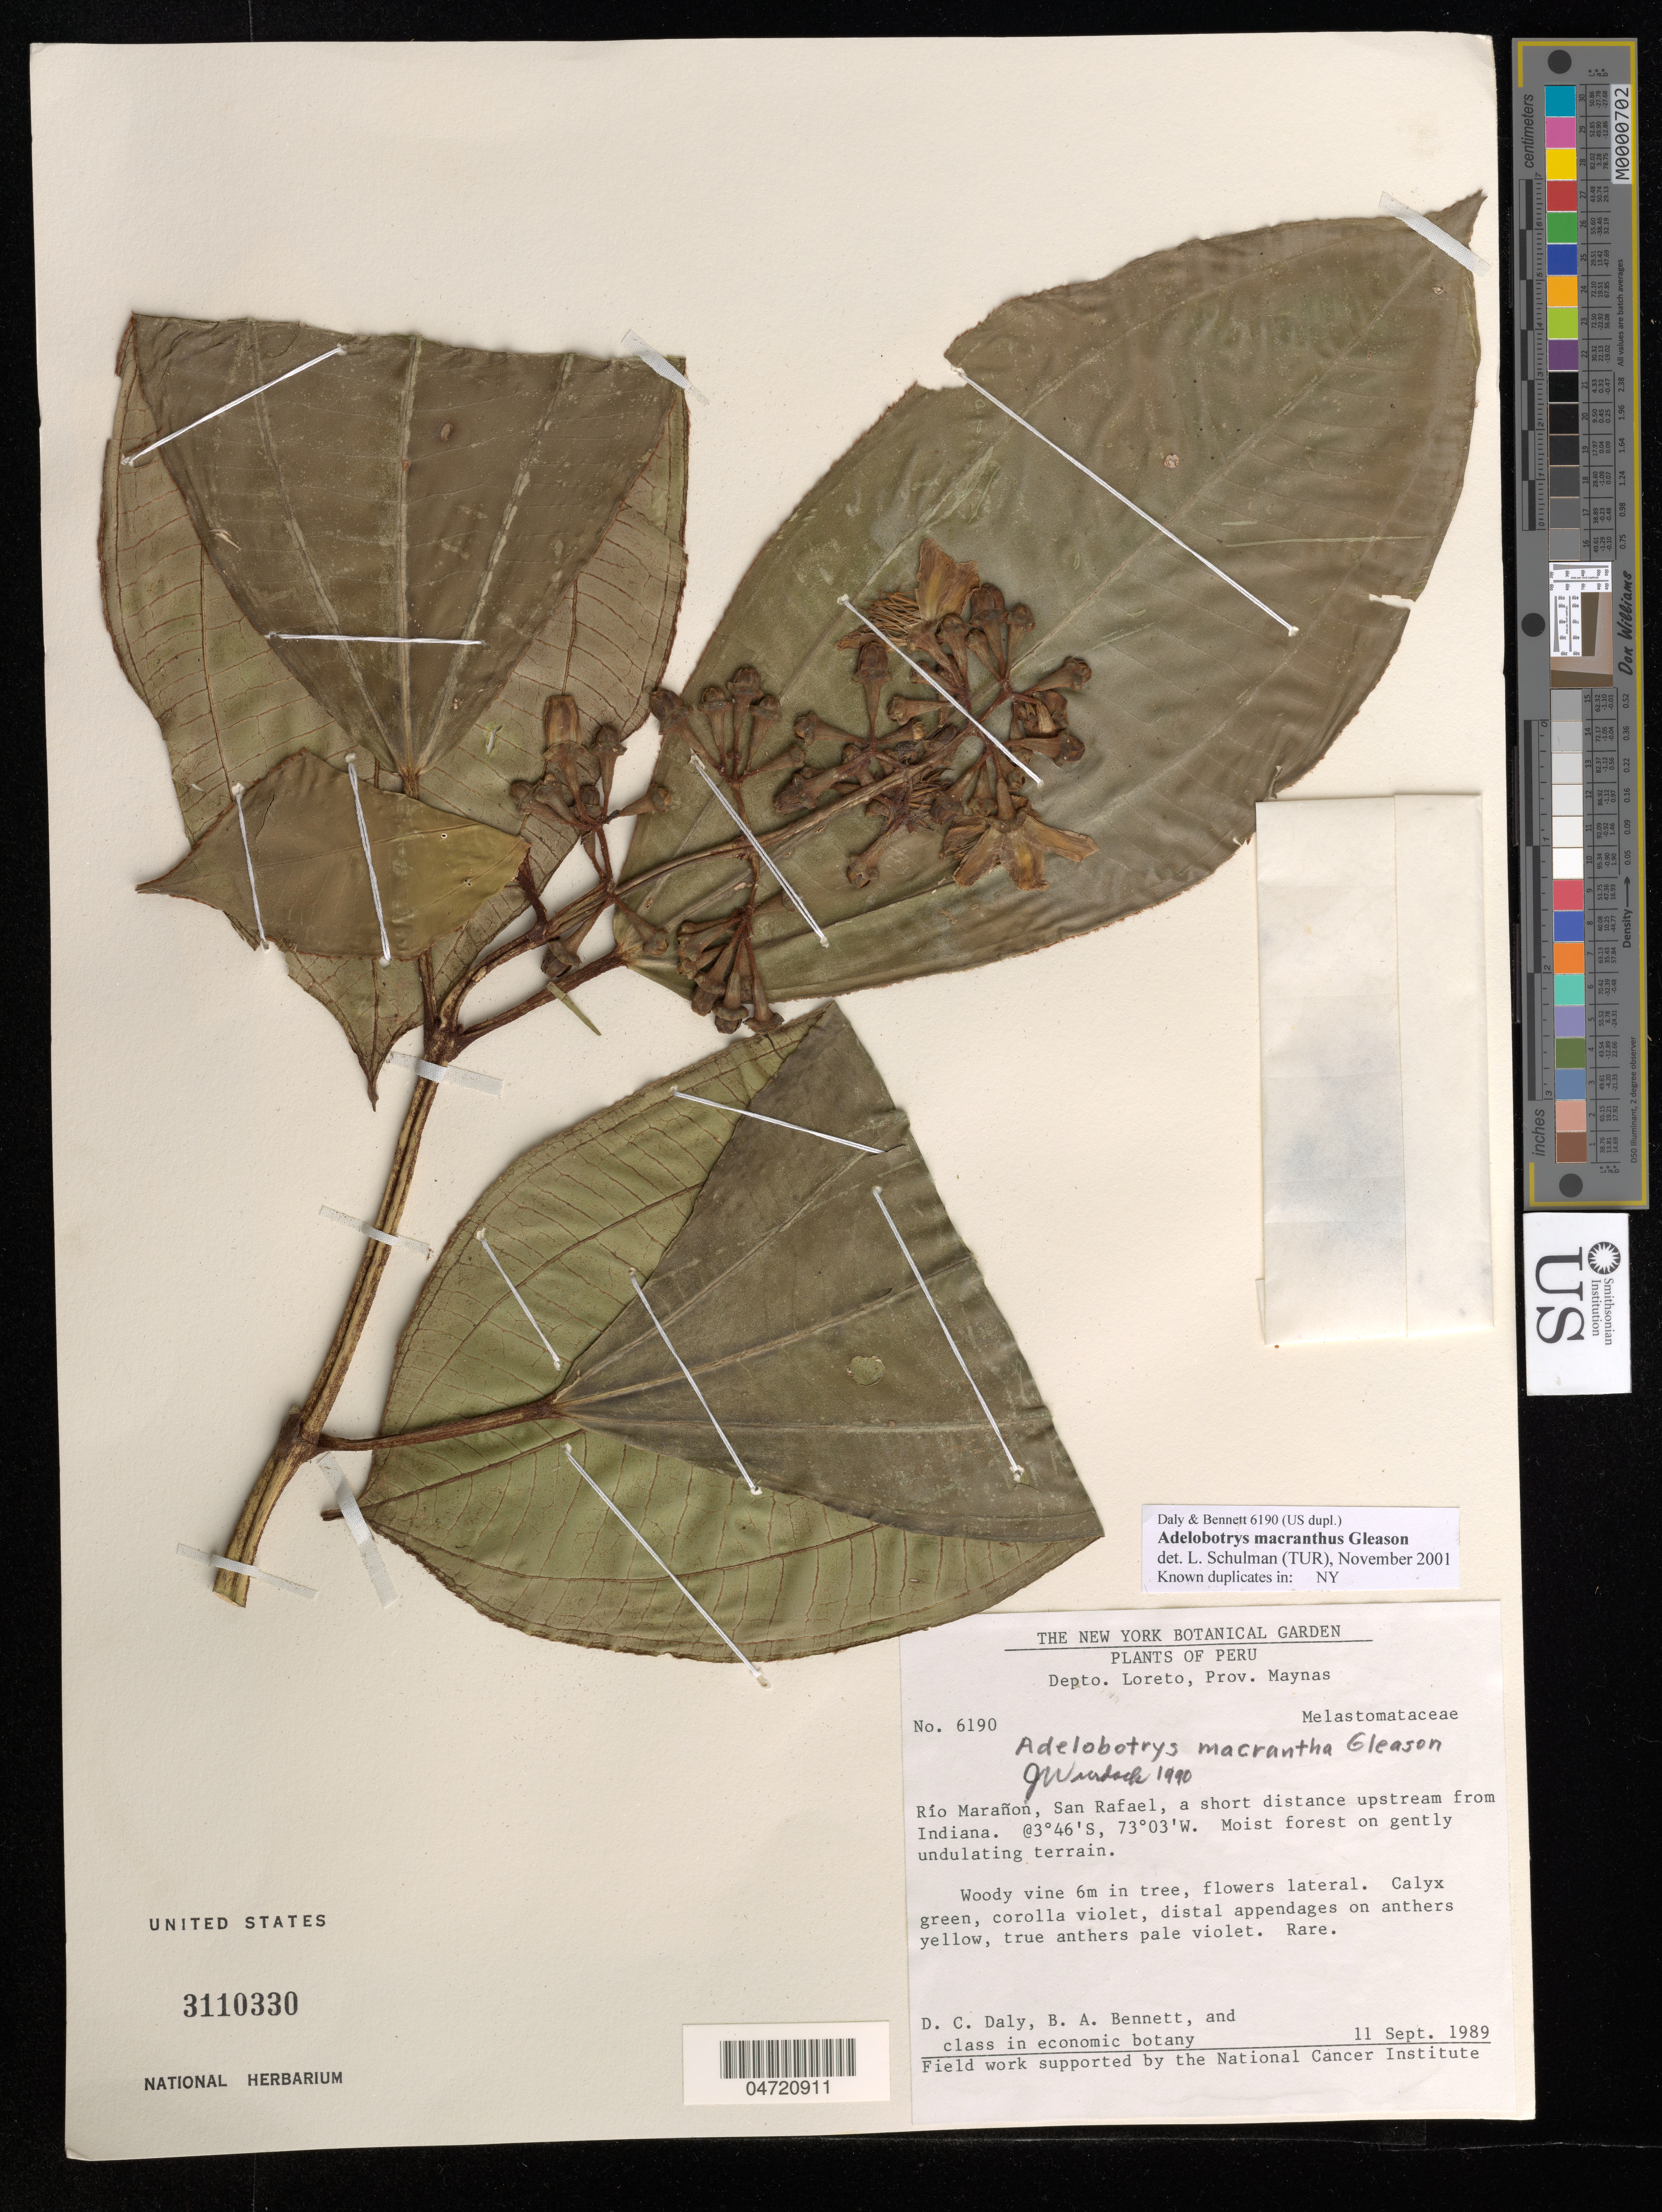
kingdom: Plantae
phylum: Tracheophyta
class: Magnoliopsida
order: Myrtales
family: Melastomataceae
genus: Adelobotrys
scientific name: Adelobotrys macrantha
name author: Gleason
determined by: Schulman, Leif, (TUR), University of Turku (FINLAND)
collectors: D. C. Daly, B. A. Bennett & Class in economic botany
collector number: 6190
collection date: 1989-09-11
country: Peru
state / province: Loreto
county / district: Maynas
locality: Rio Maranon, San Rafael, a short distance upstream from Indiana.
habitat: Moist forest on gently undulating terrain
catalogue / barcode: US 3110330